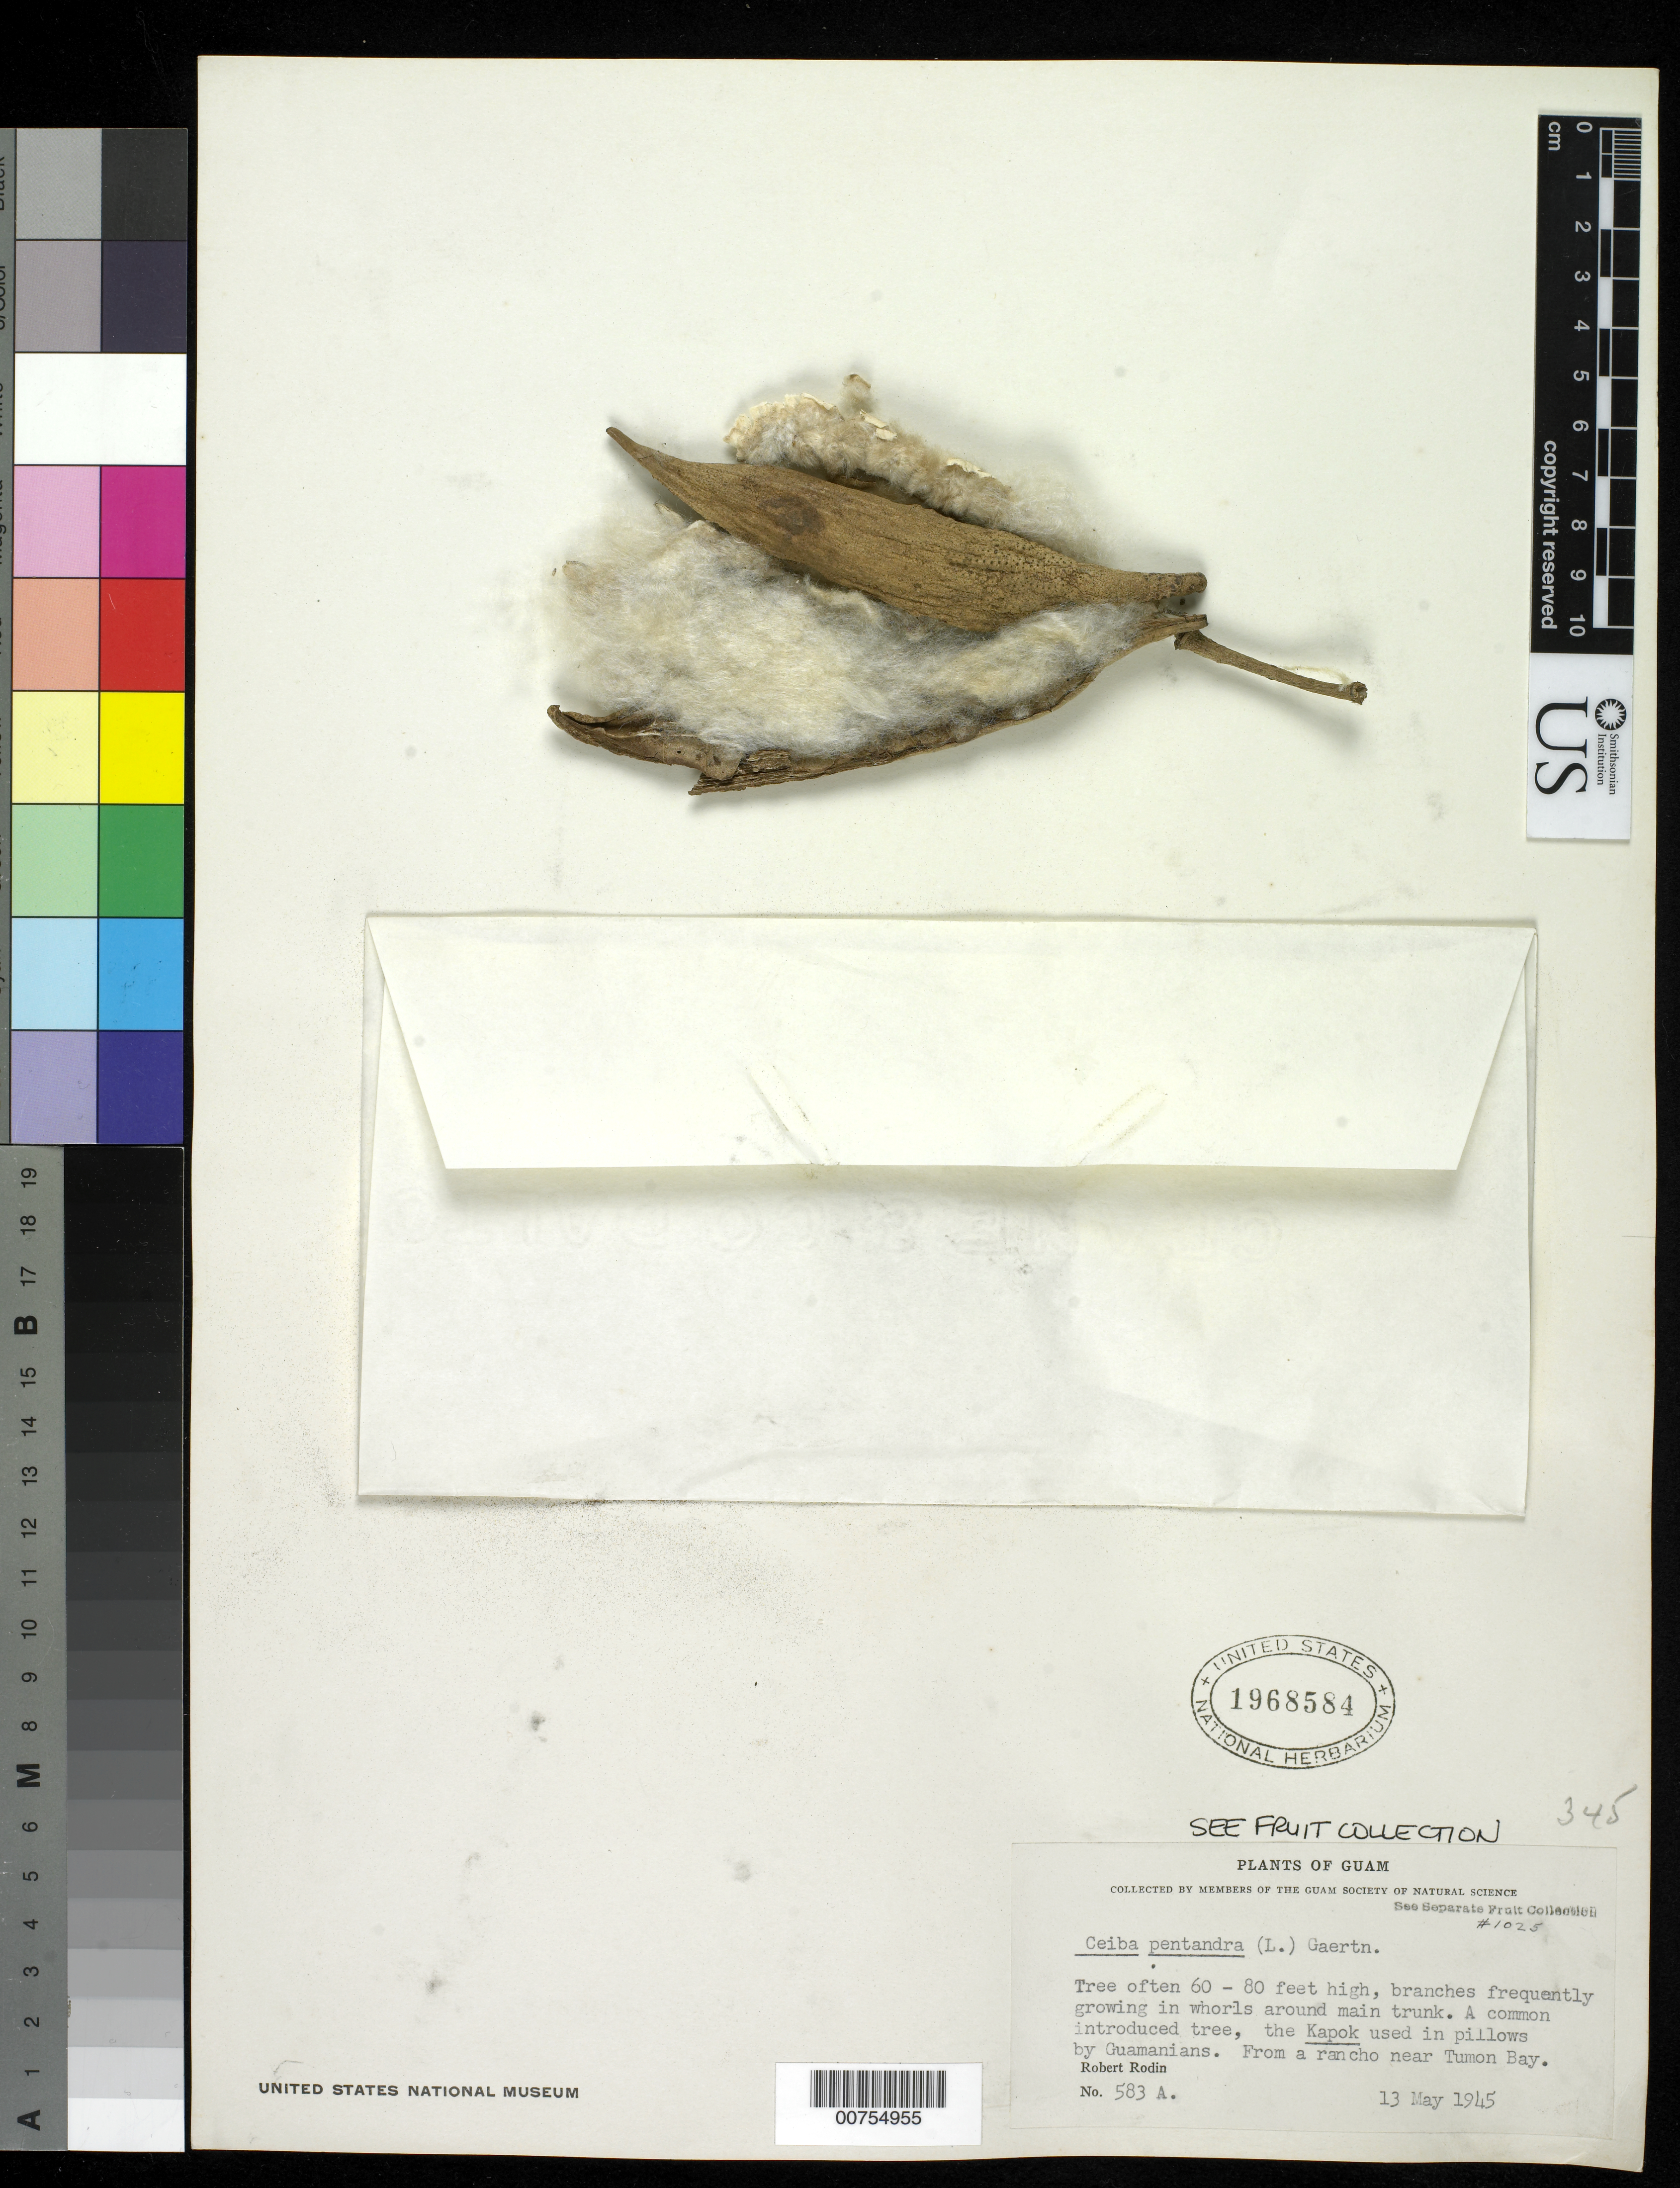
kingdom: Plantae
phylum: Tracheophyta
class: Magnoliopsida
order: Malvales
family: Malvaceae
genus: Ceiba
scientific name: Ceiba pentandra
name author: (L.) Gaertn.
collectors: R. J. Rodin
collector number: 583A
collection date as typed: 13 May 1945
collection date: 1945-05-13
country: Guam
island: Guam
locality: From a rancho near Tumon Bay.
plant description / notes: Common name: Kapok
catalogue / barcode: US 1968584